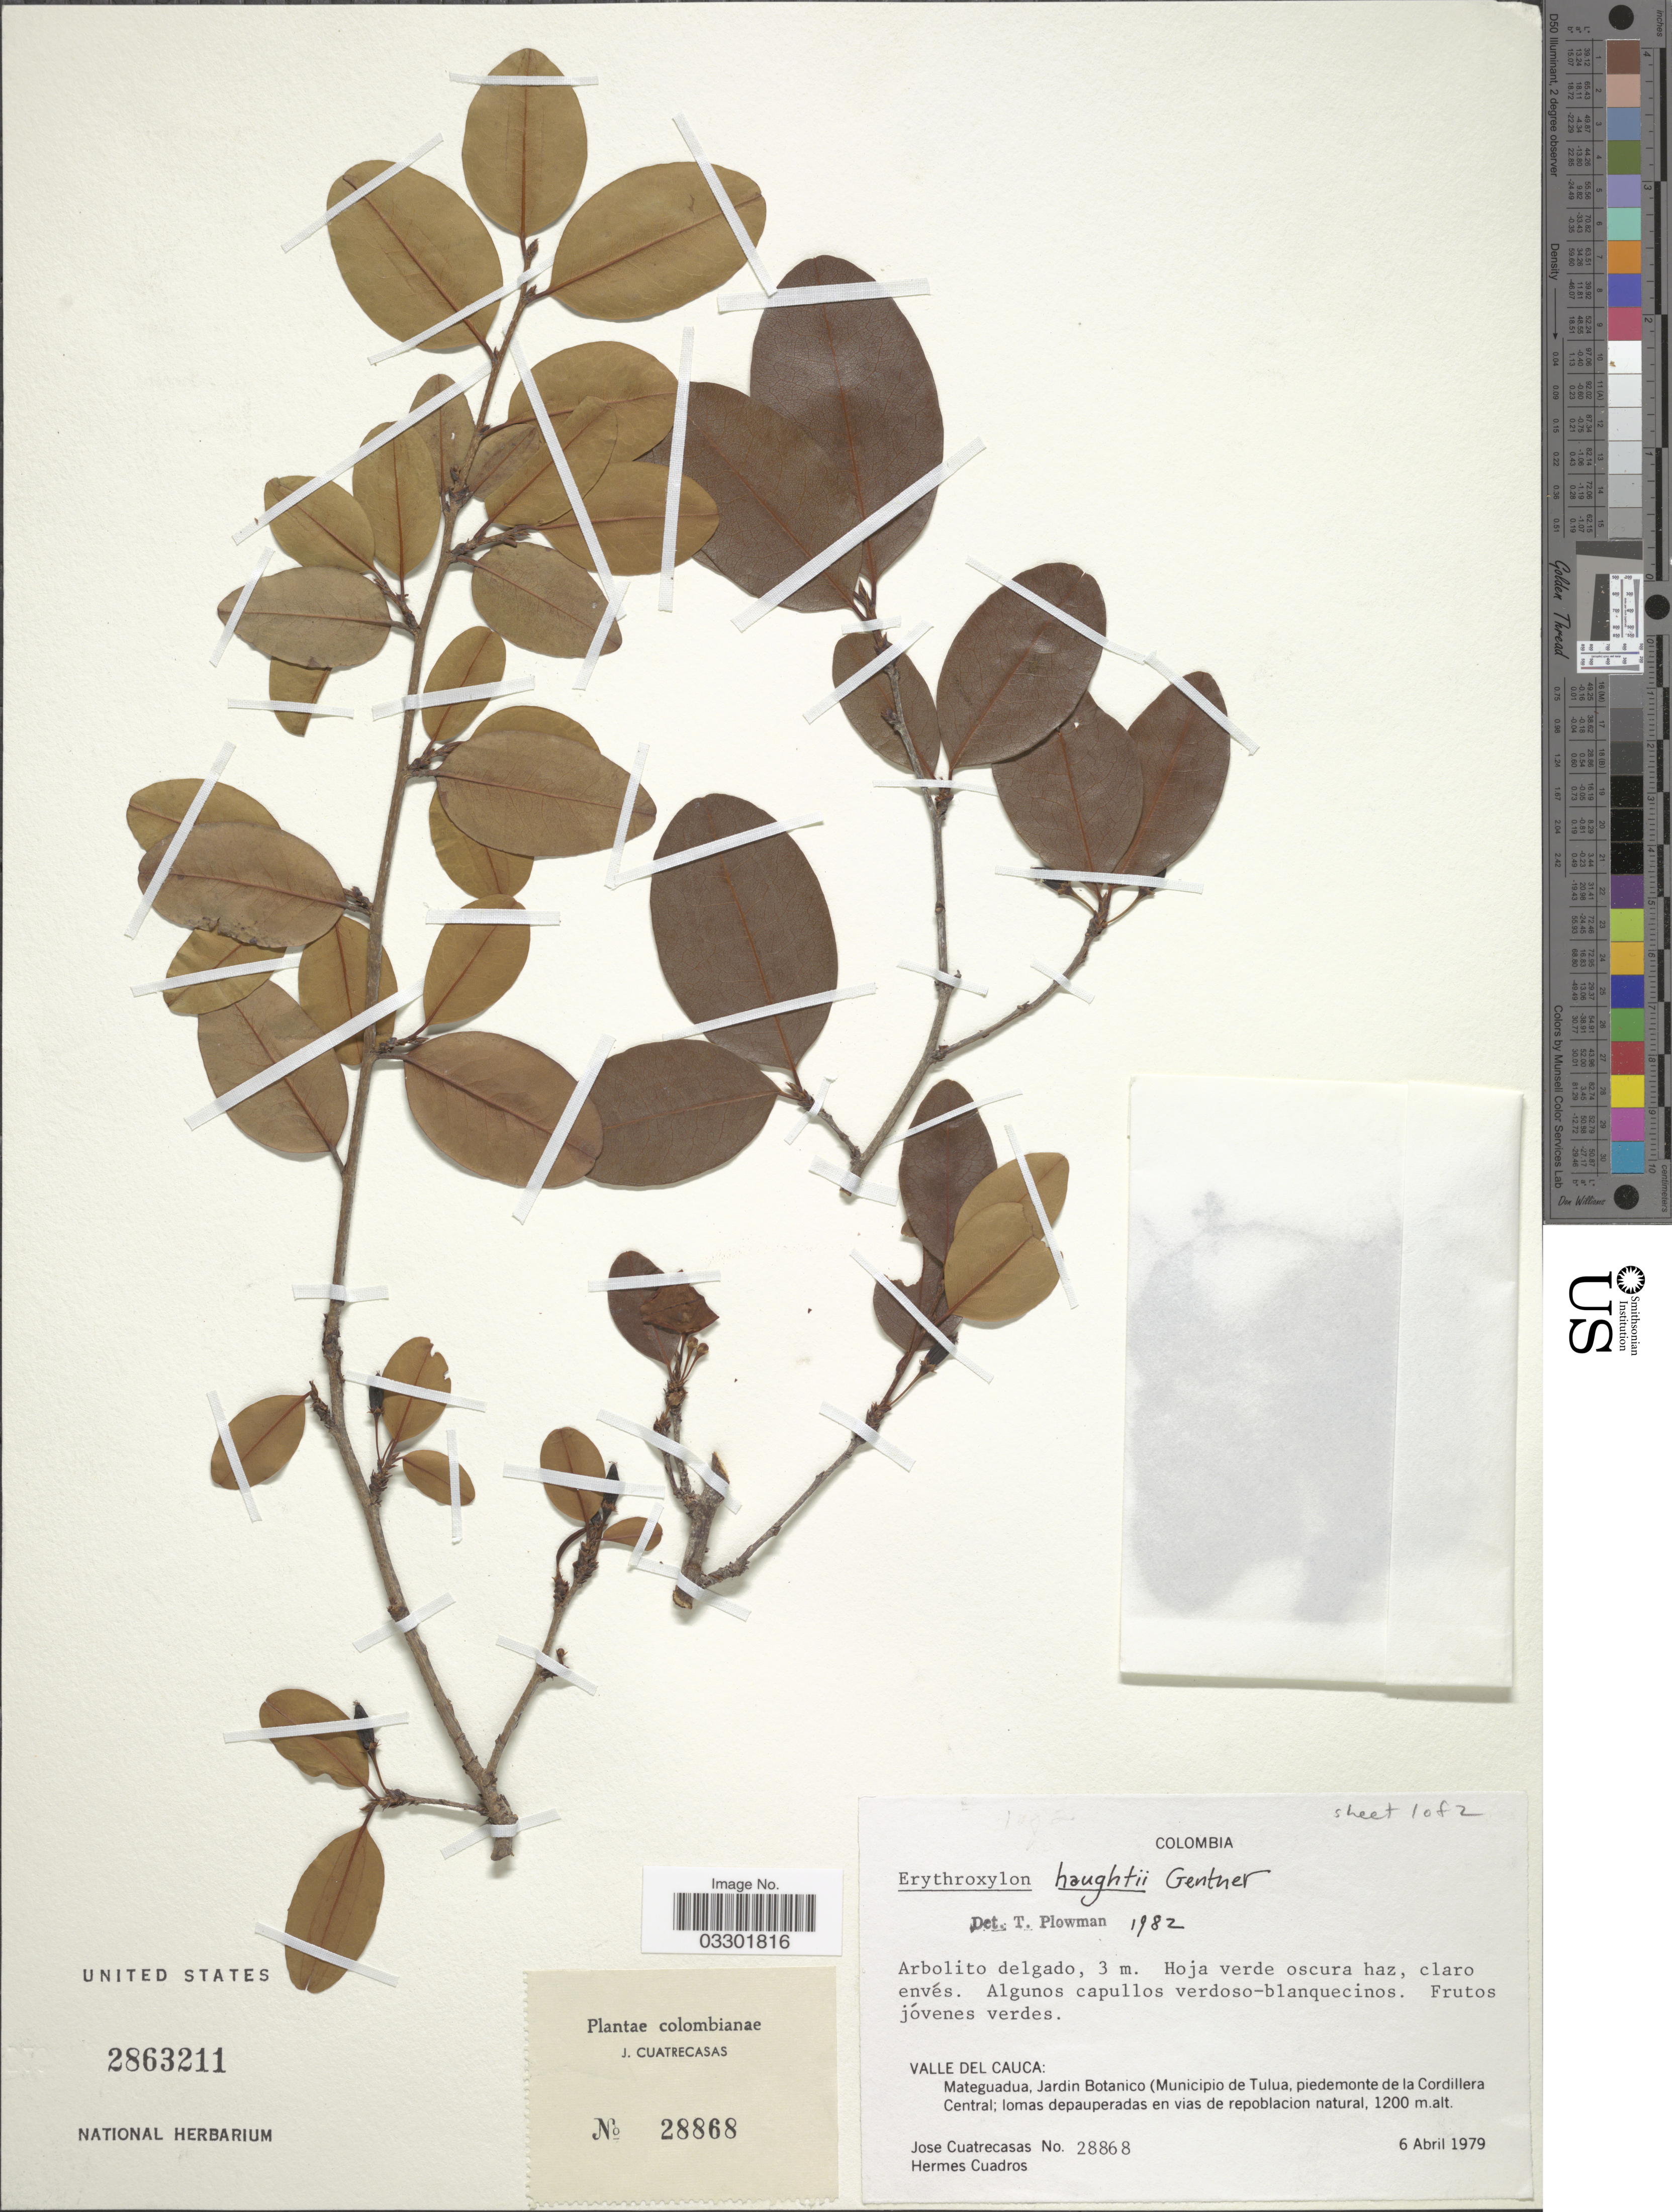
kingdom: Plantae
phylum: Tracheophyta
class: Magnoliopsida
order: Malpighiales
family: Erythroxylaceae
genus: Erythroxylum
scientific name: Erythroxylum haughtii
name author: Gentner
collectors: J. Cuatrecasas & H. Cuadros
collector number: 28868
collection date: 1979-04-06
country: Colombia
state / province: Valle del Cauca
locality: Mateguadua, Jardin Botanico (Municipio de Tulua, piedemonte de la Cordillera Central).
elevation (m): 1200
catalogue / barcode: US 2863211